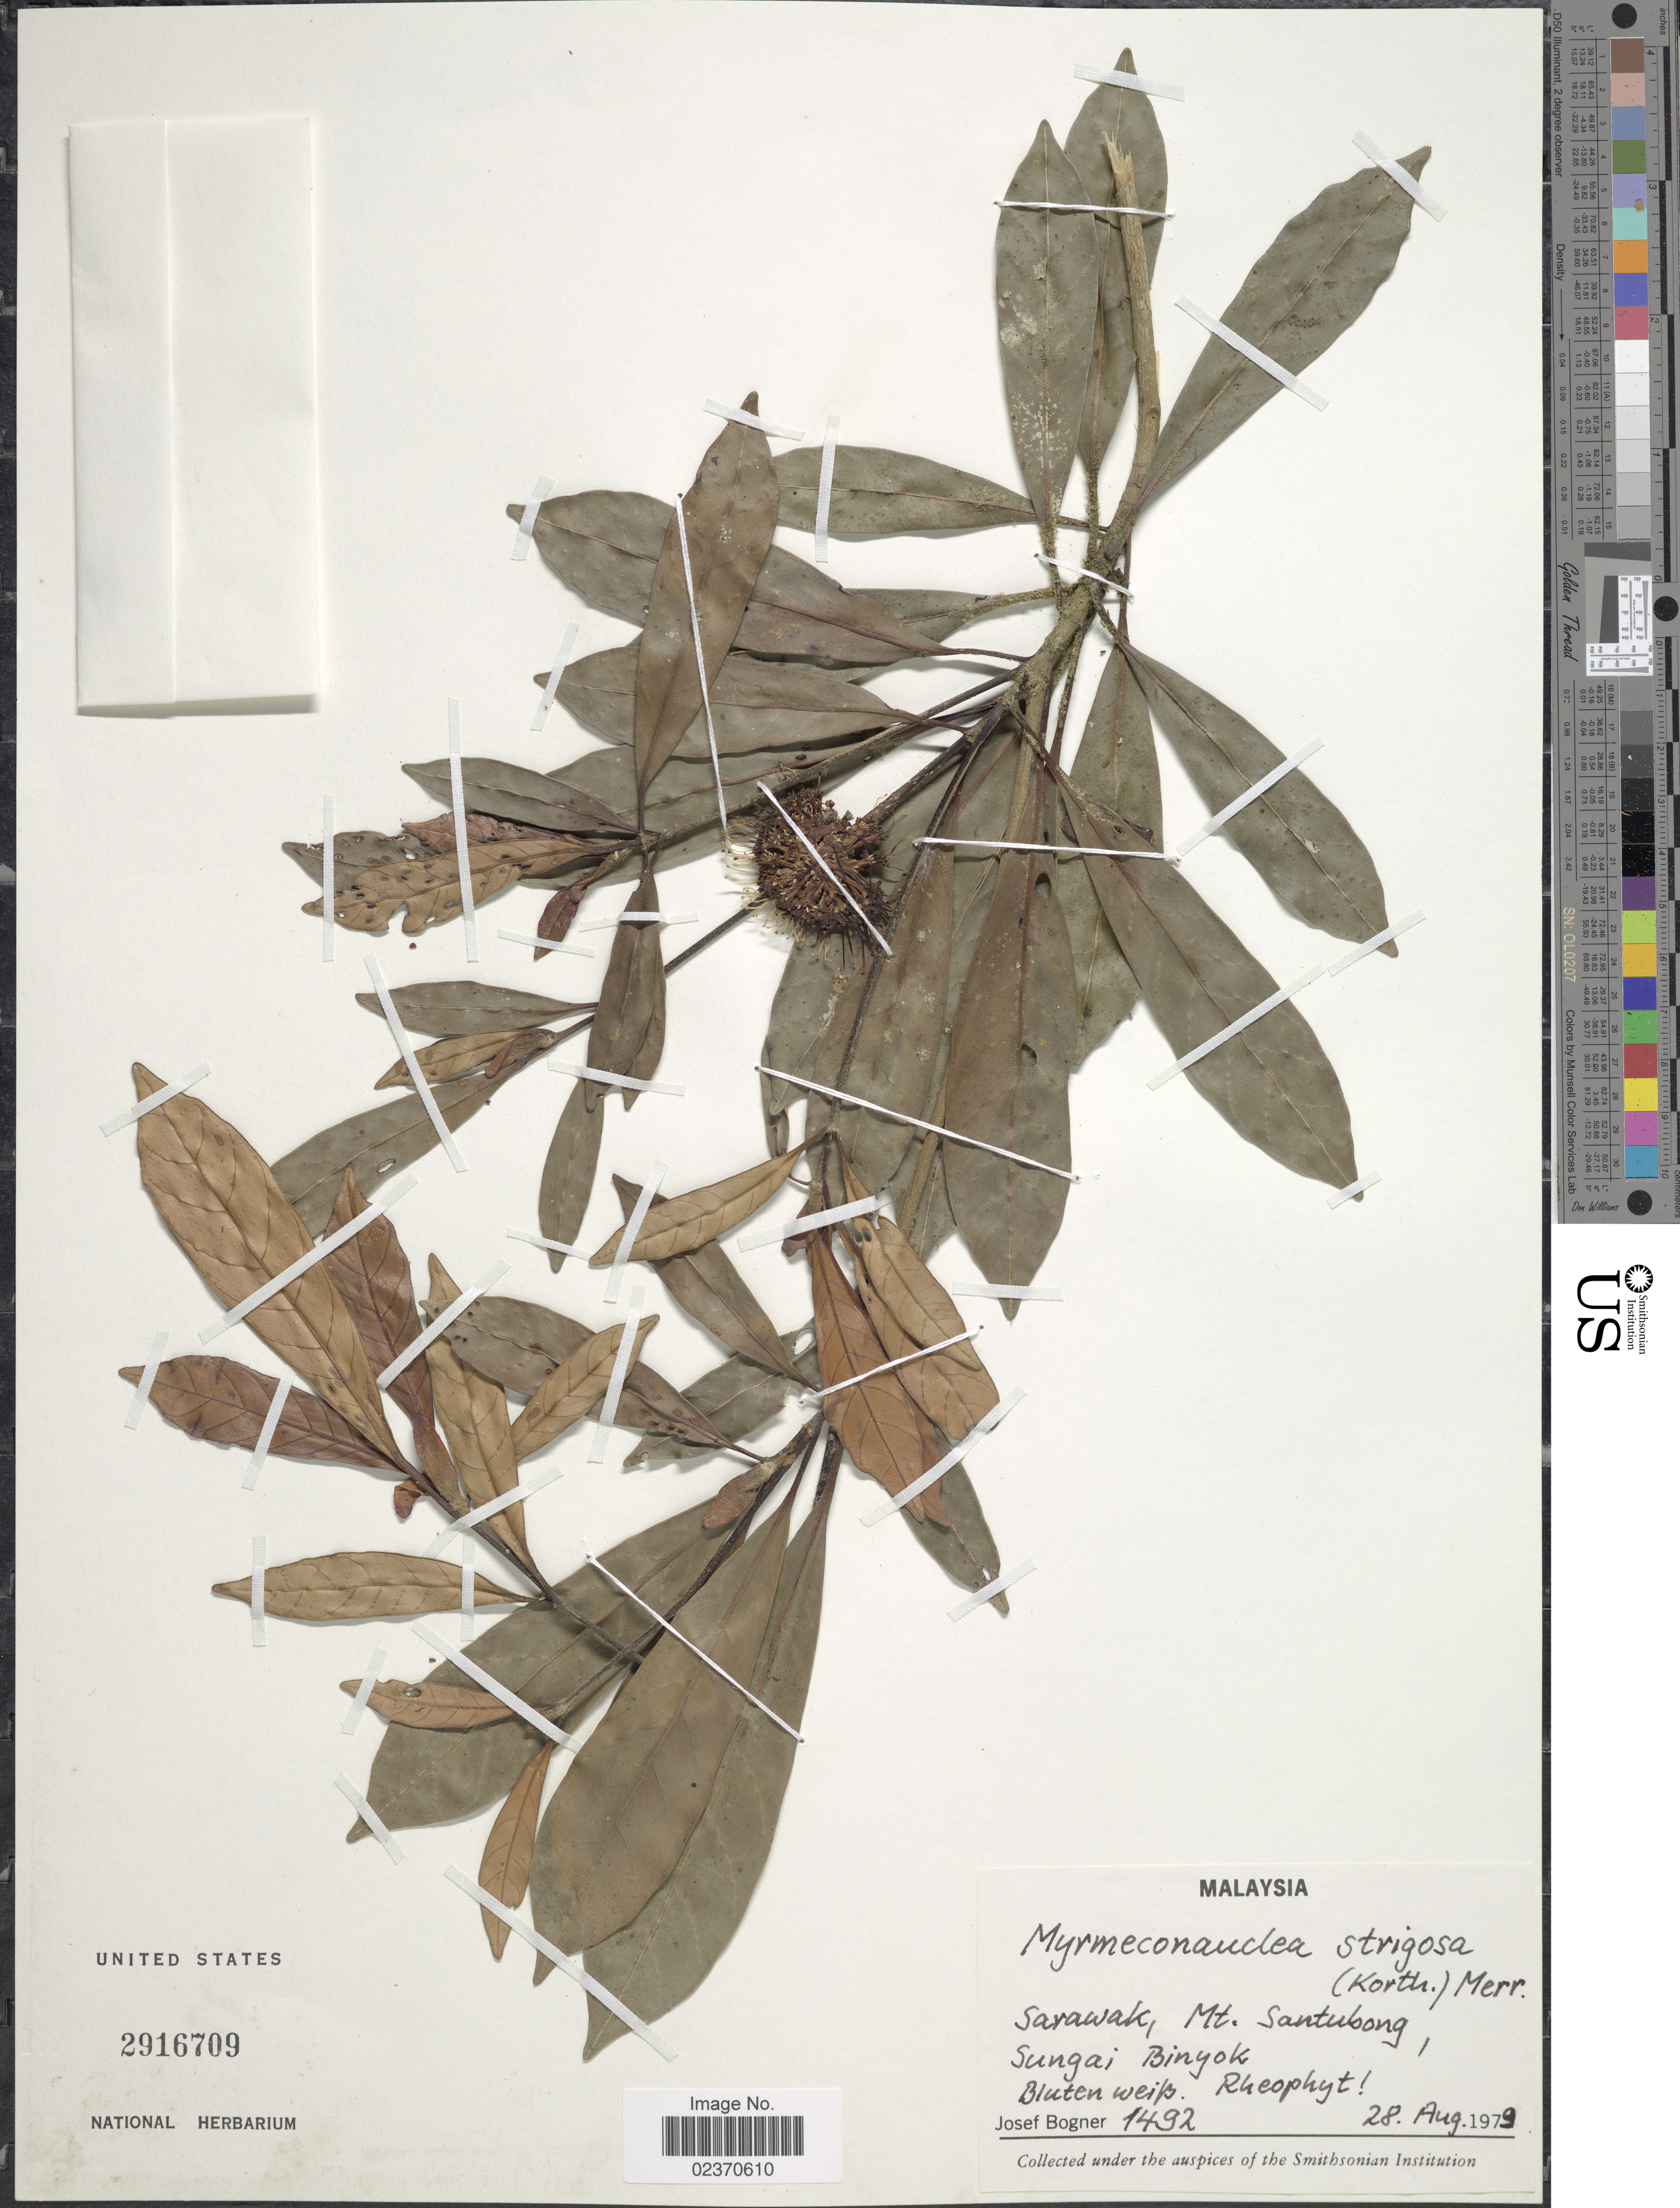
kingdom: Plantae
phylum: Tracheophyta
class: Magnoliopsida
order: Gentianales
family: Rubiaceae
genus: Myrmeconauclea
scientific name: Myrmeconauclea strigosa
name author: (Korth.) Merr.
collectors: J. Bogner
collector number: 1492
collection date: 1979-08-28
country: Malaysia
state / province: Sarawak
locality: Sarawak, Mt. Santubong, Sungai Binyok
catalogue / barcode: US 2916709